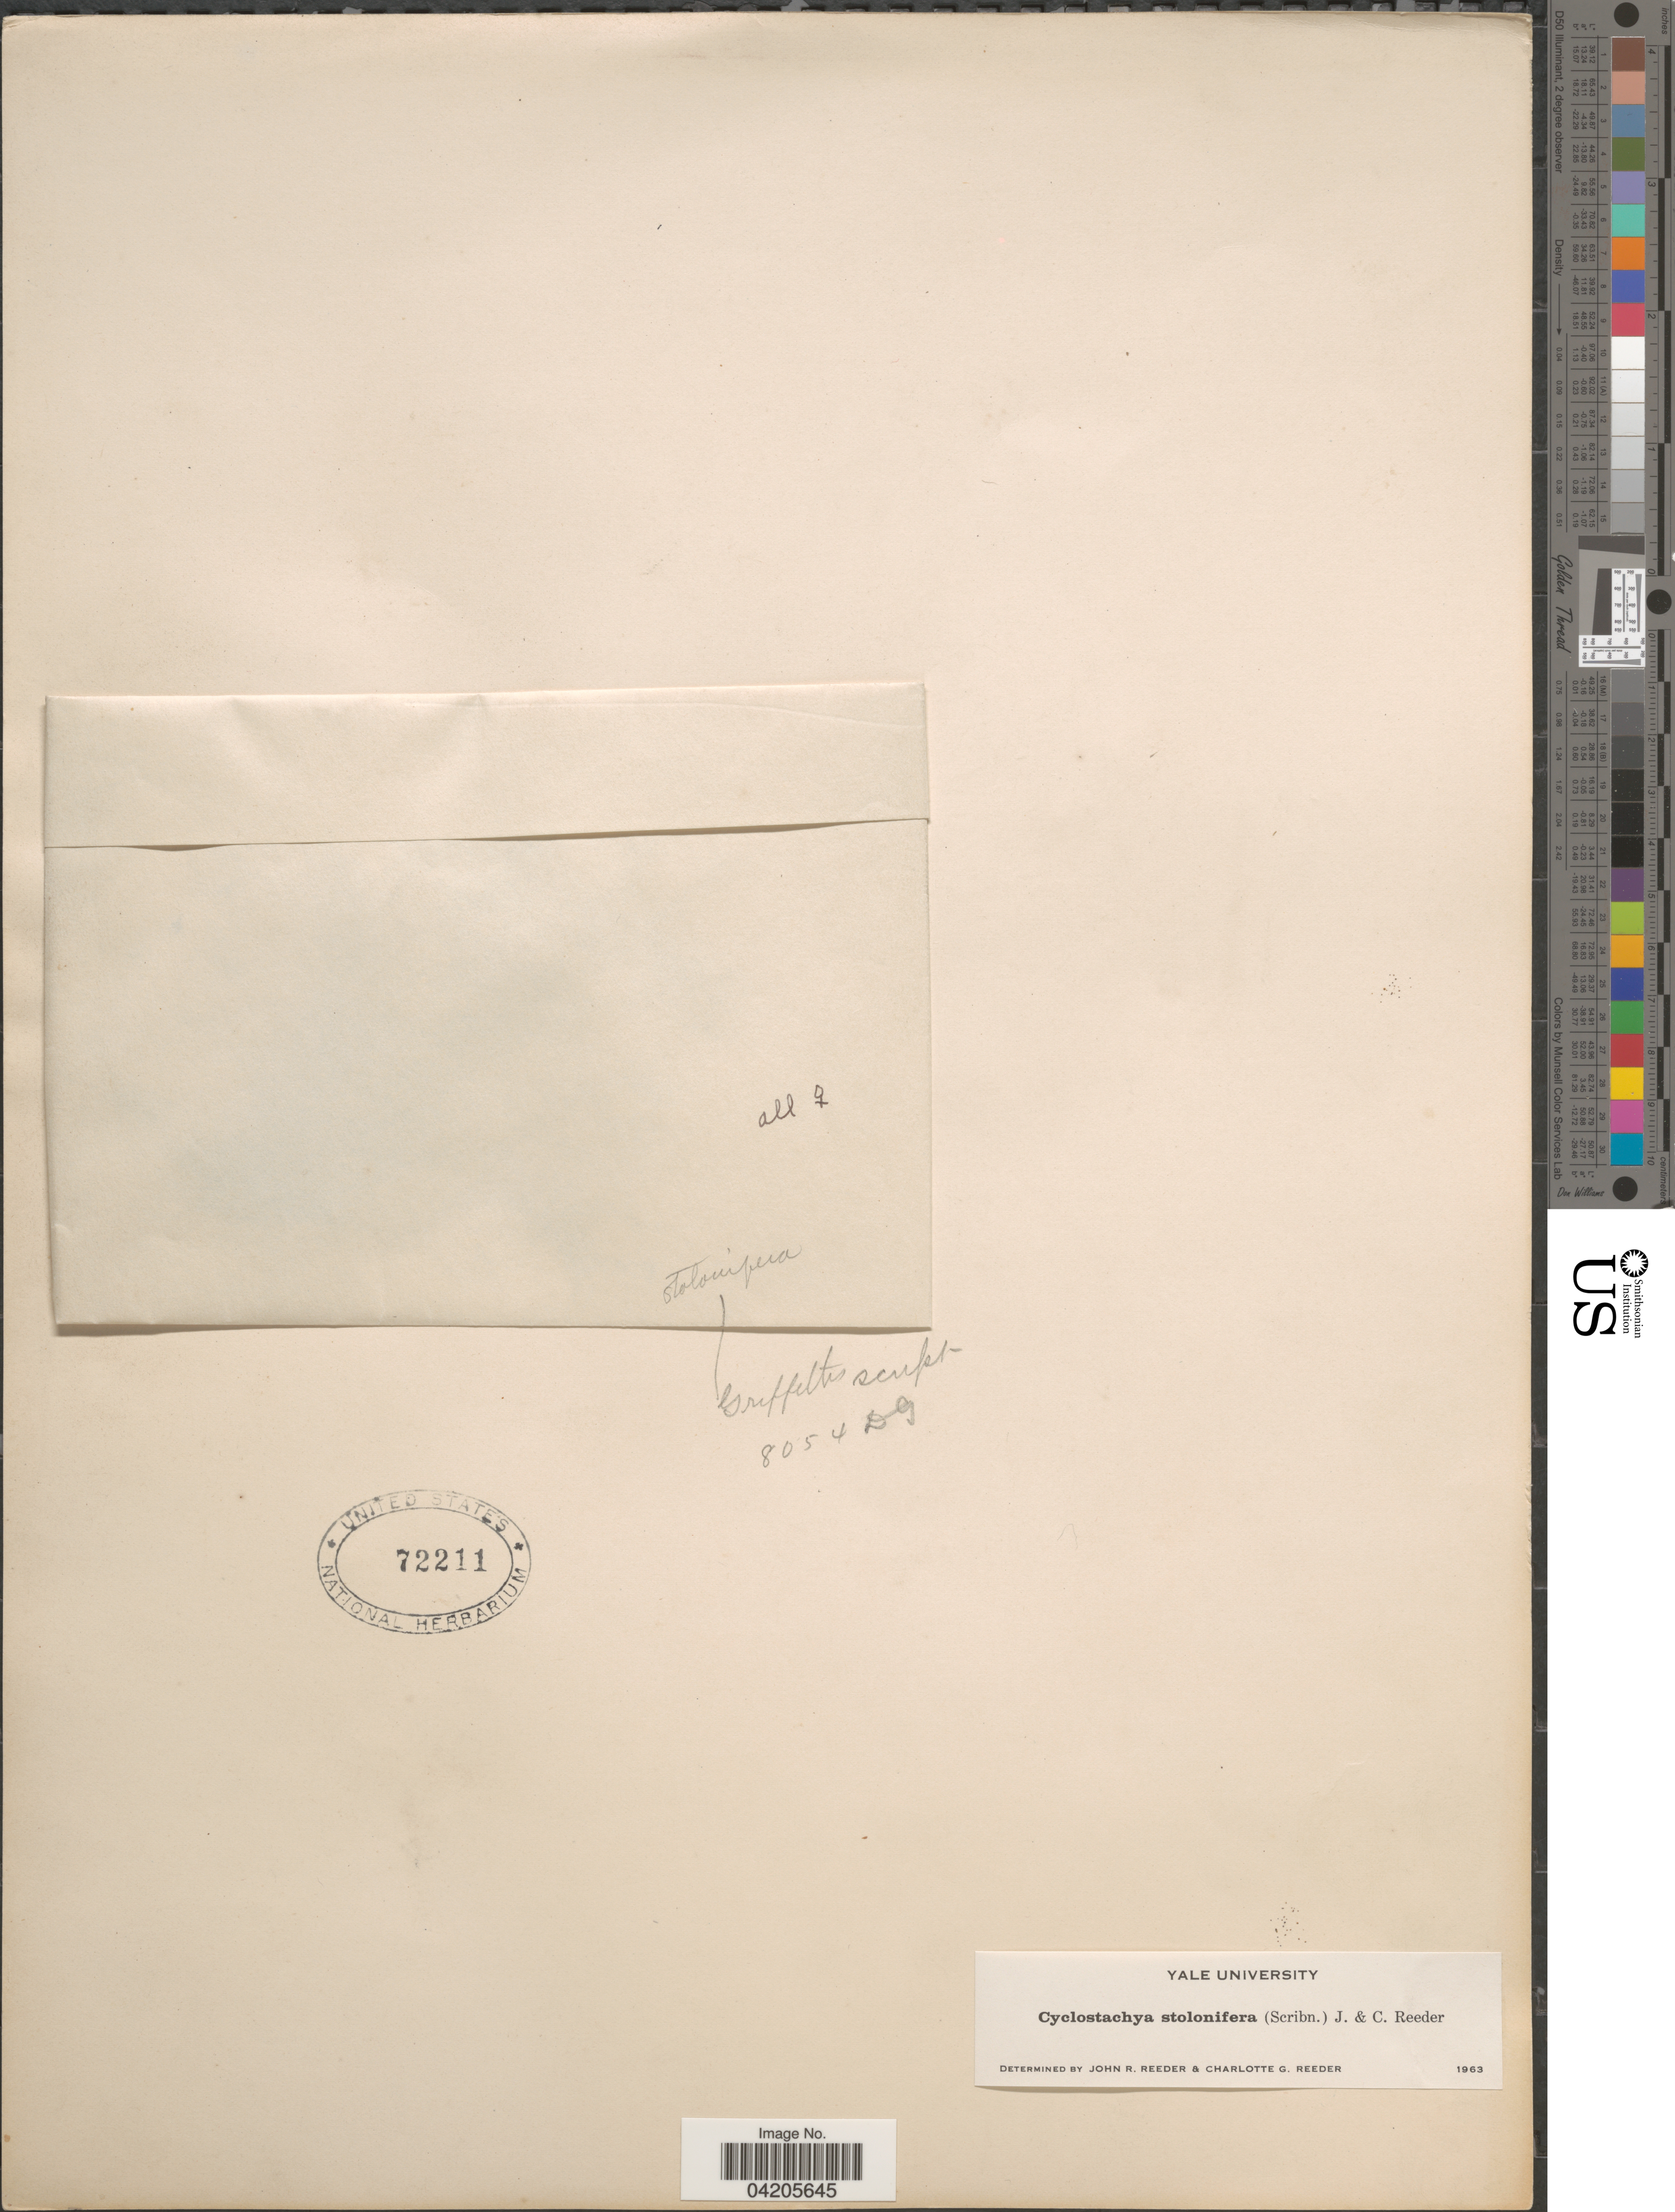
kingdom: Plantae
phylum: Tracheophyta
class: Liliopsida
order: Poales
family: Poaceae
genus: Bouteloua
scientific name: Bouteloua stolonifera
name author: Scribn.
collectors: -- Griffiths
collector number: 8054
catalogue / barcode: US 72211